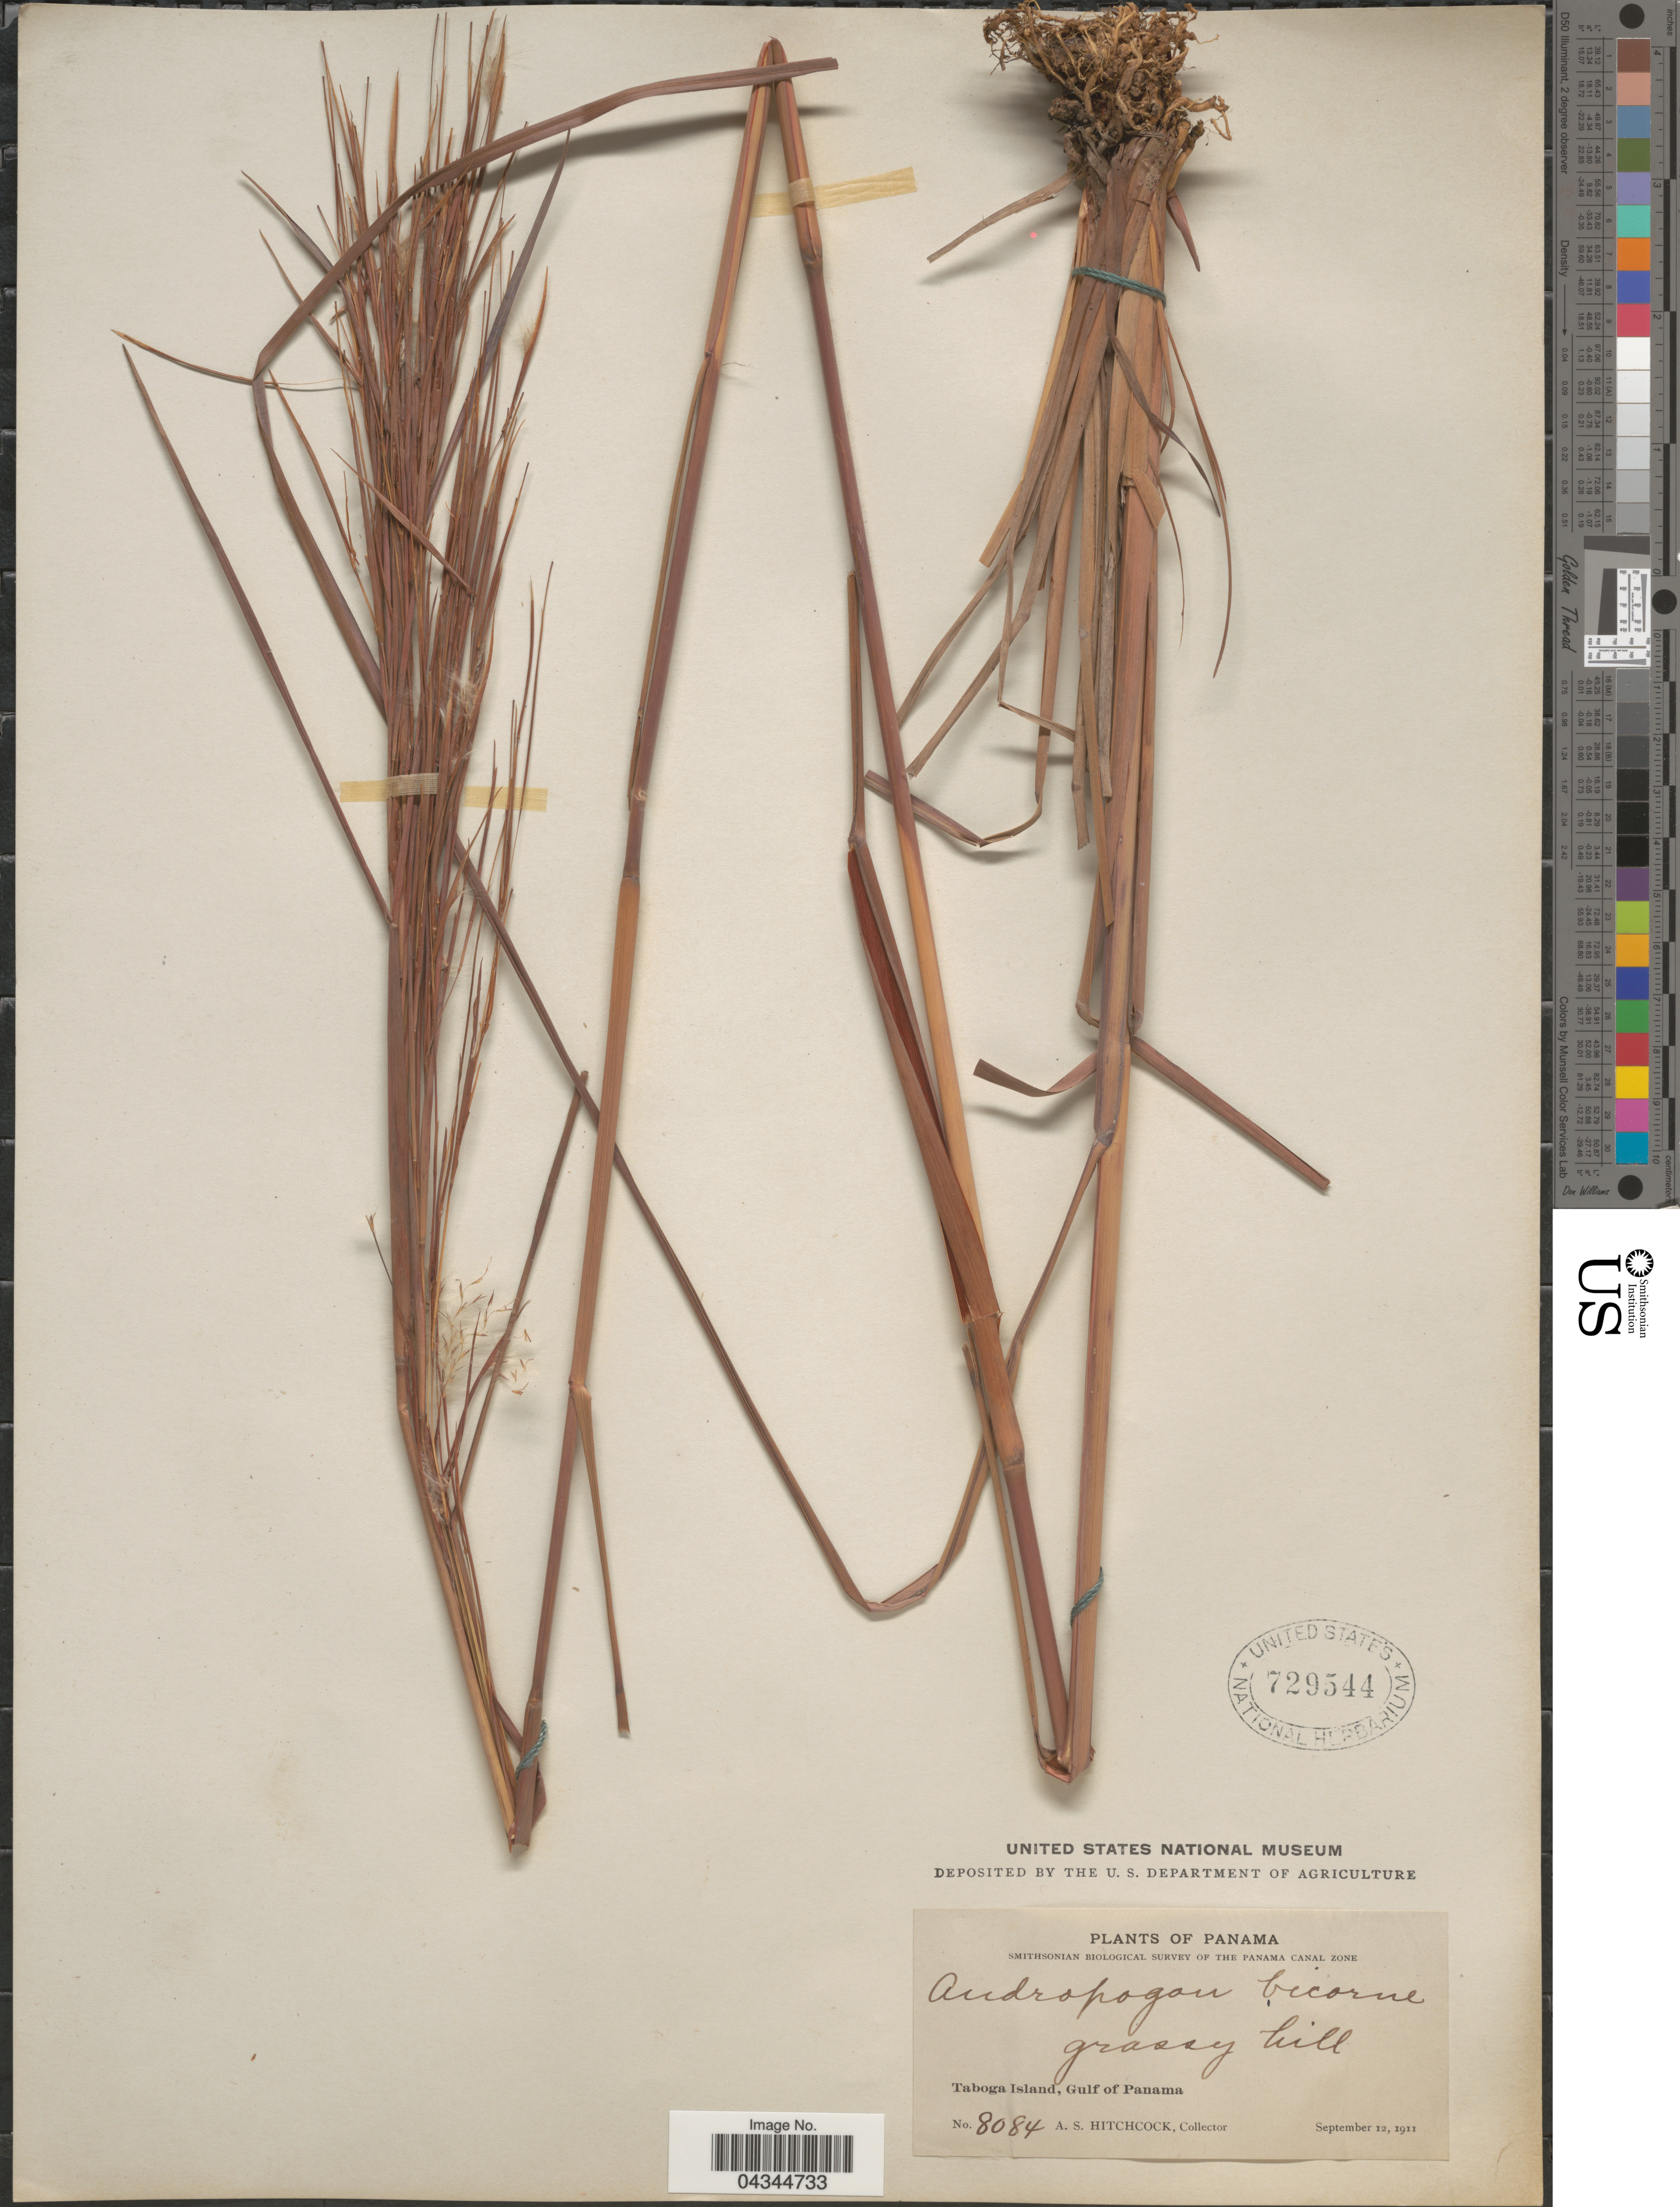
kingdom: Plantae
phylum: Tracheophyta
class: Liliopsida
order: Poales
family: Poaceae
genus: Andropogon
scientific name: Andropogon bicornis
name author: L.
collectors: A. S. Hitchcock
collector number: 8084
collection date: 1911-09-12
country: Panama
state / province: Panamá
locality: Smithsonian Biological Survey of the Panama Canal Zone. Taboga Island, Gulf of Panama.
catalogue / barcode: US 729544